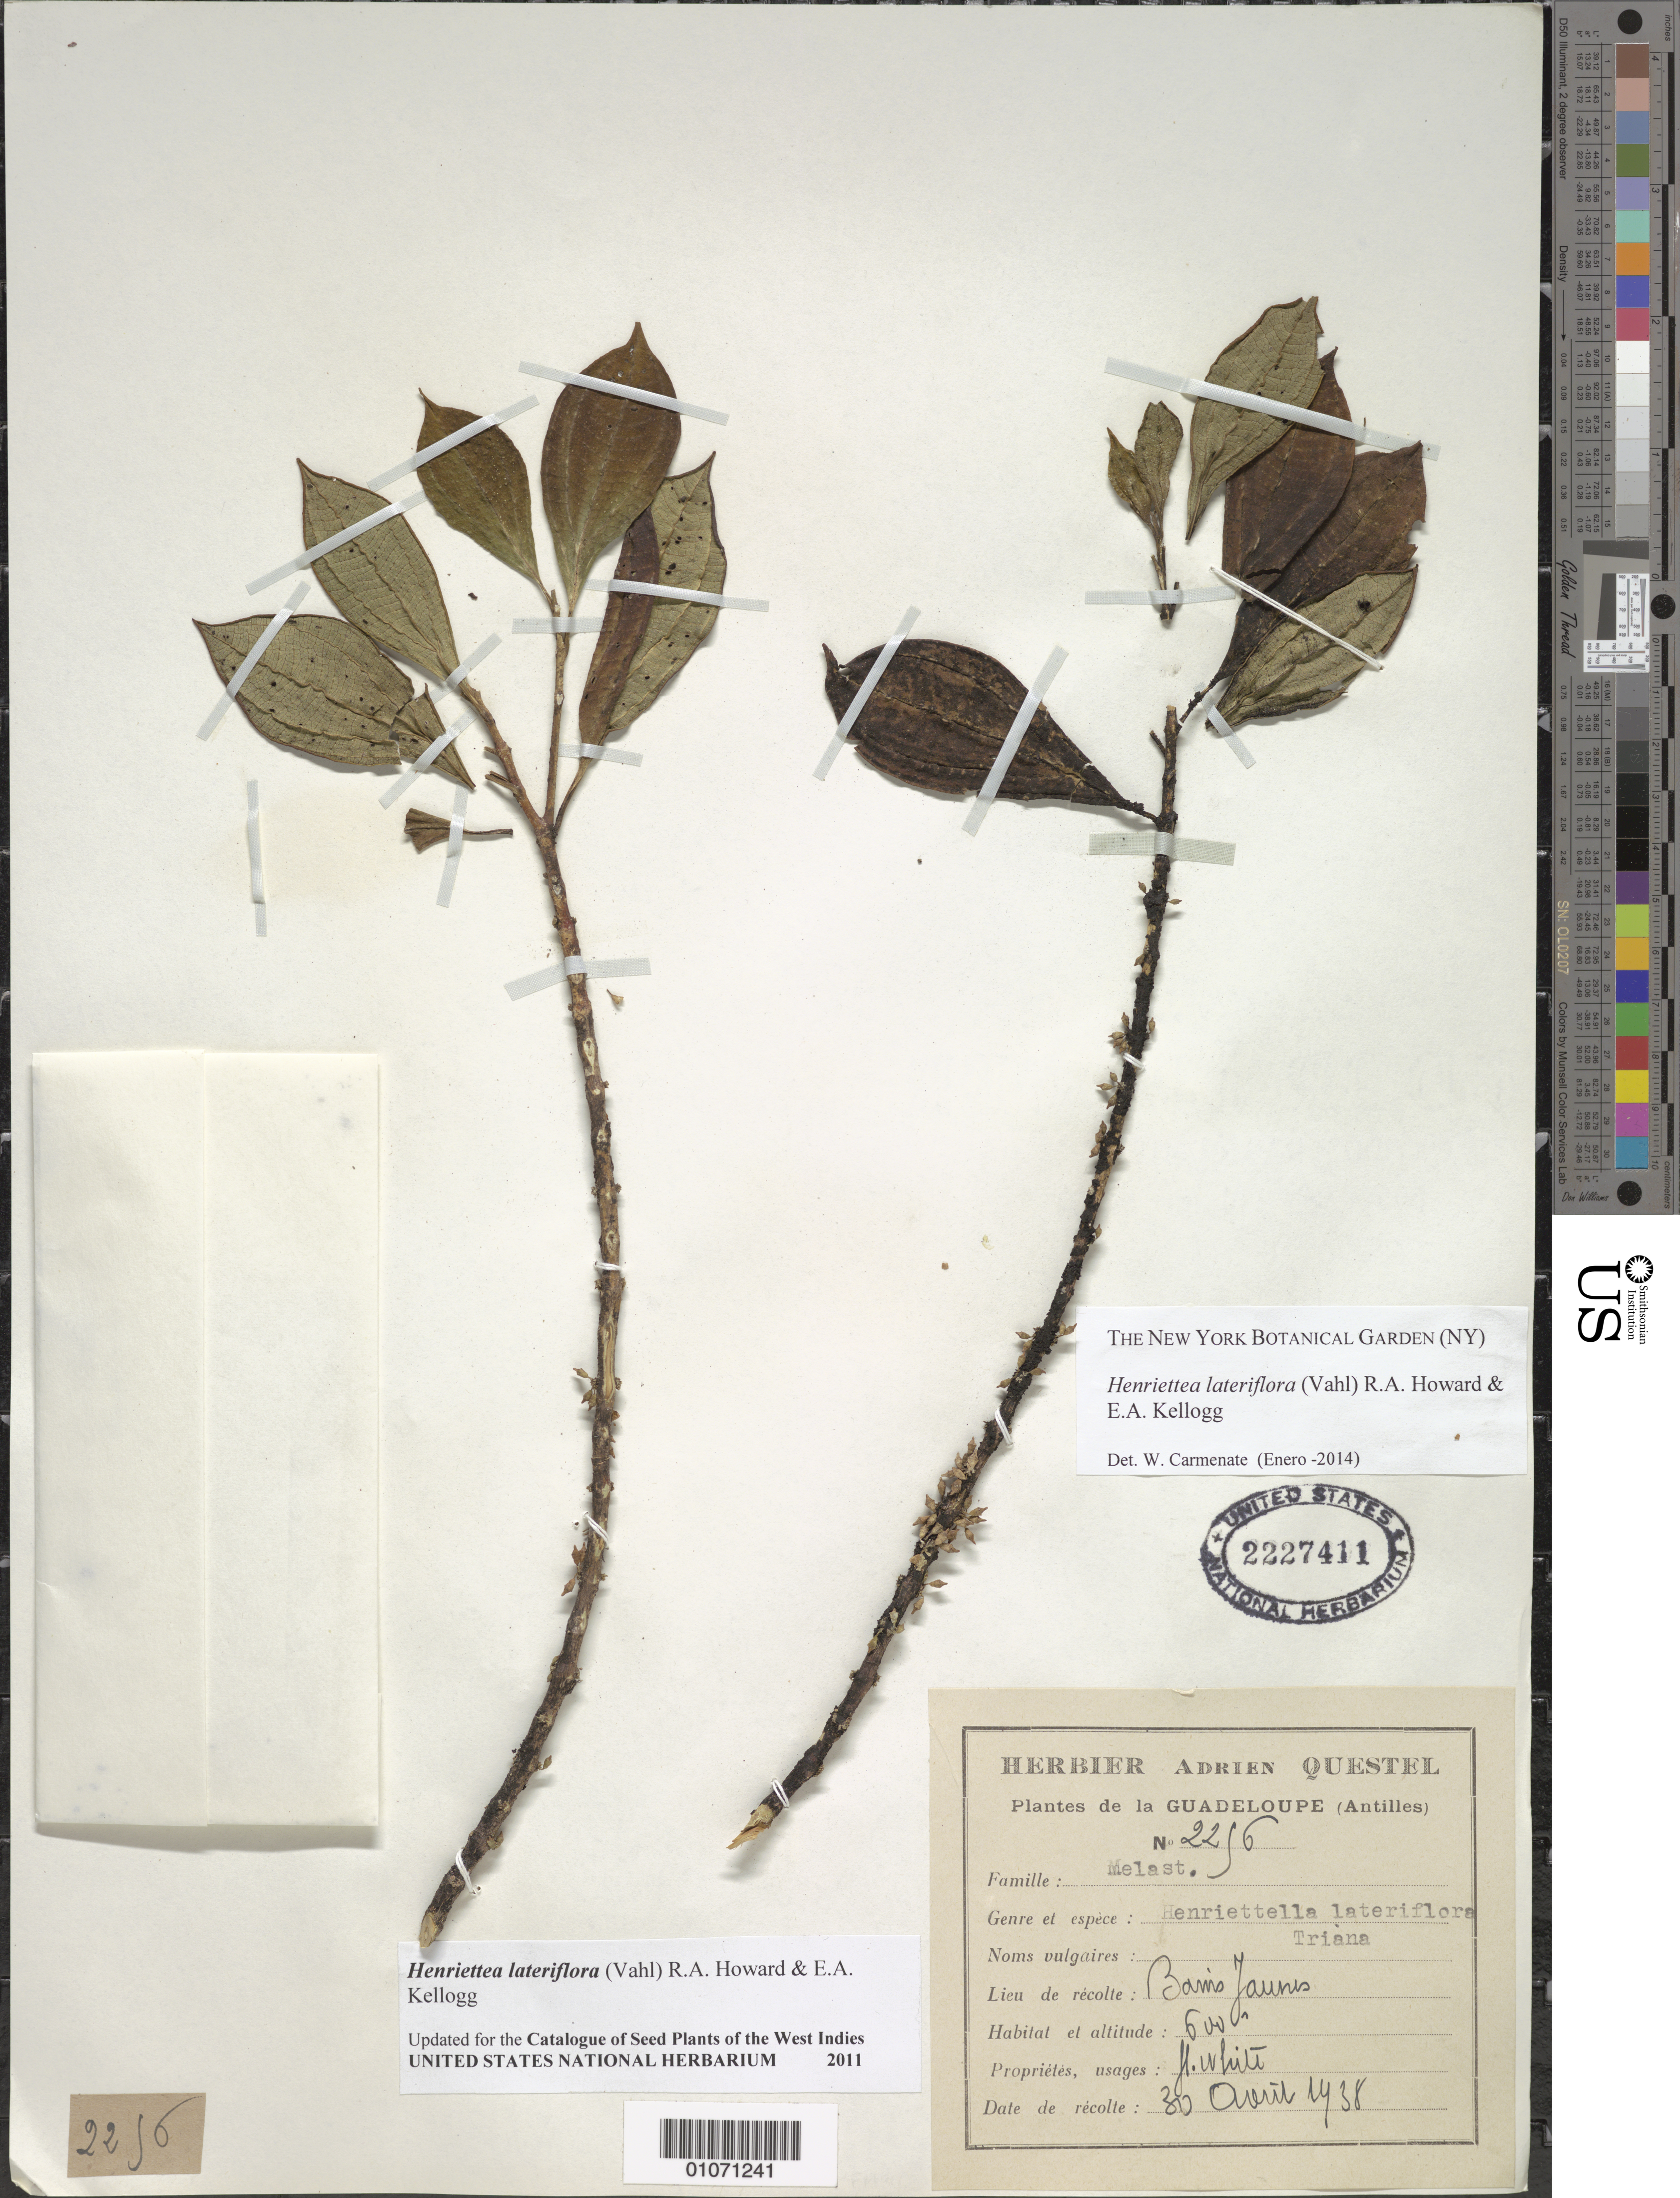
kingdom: Plantae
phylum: Tracheophyta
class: Magnoliopsida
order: Myrtales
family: Melastomataceae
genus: Henriettea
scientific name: Henriettea lateriflora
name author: (Vahl) R.A. Howard & E.A. Kellogg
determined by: Carmenate, W.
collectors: A. Questel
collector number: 2256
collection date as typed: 30 Apr 1938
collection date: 1938-04-30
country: Guadeloupe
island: Basse Terre [Guadeloupe]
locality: Bains Jaunes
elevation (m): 600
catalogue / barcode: US 2227411